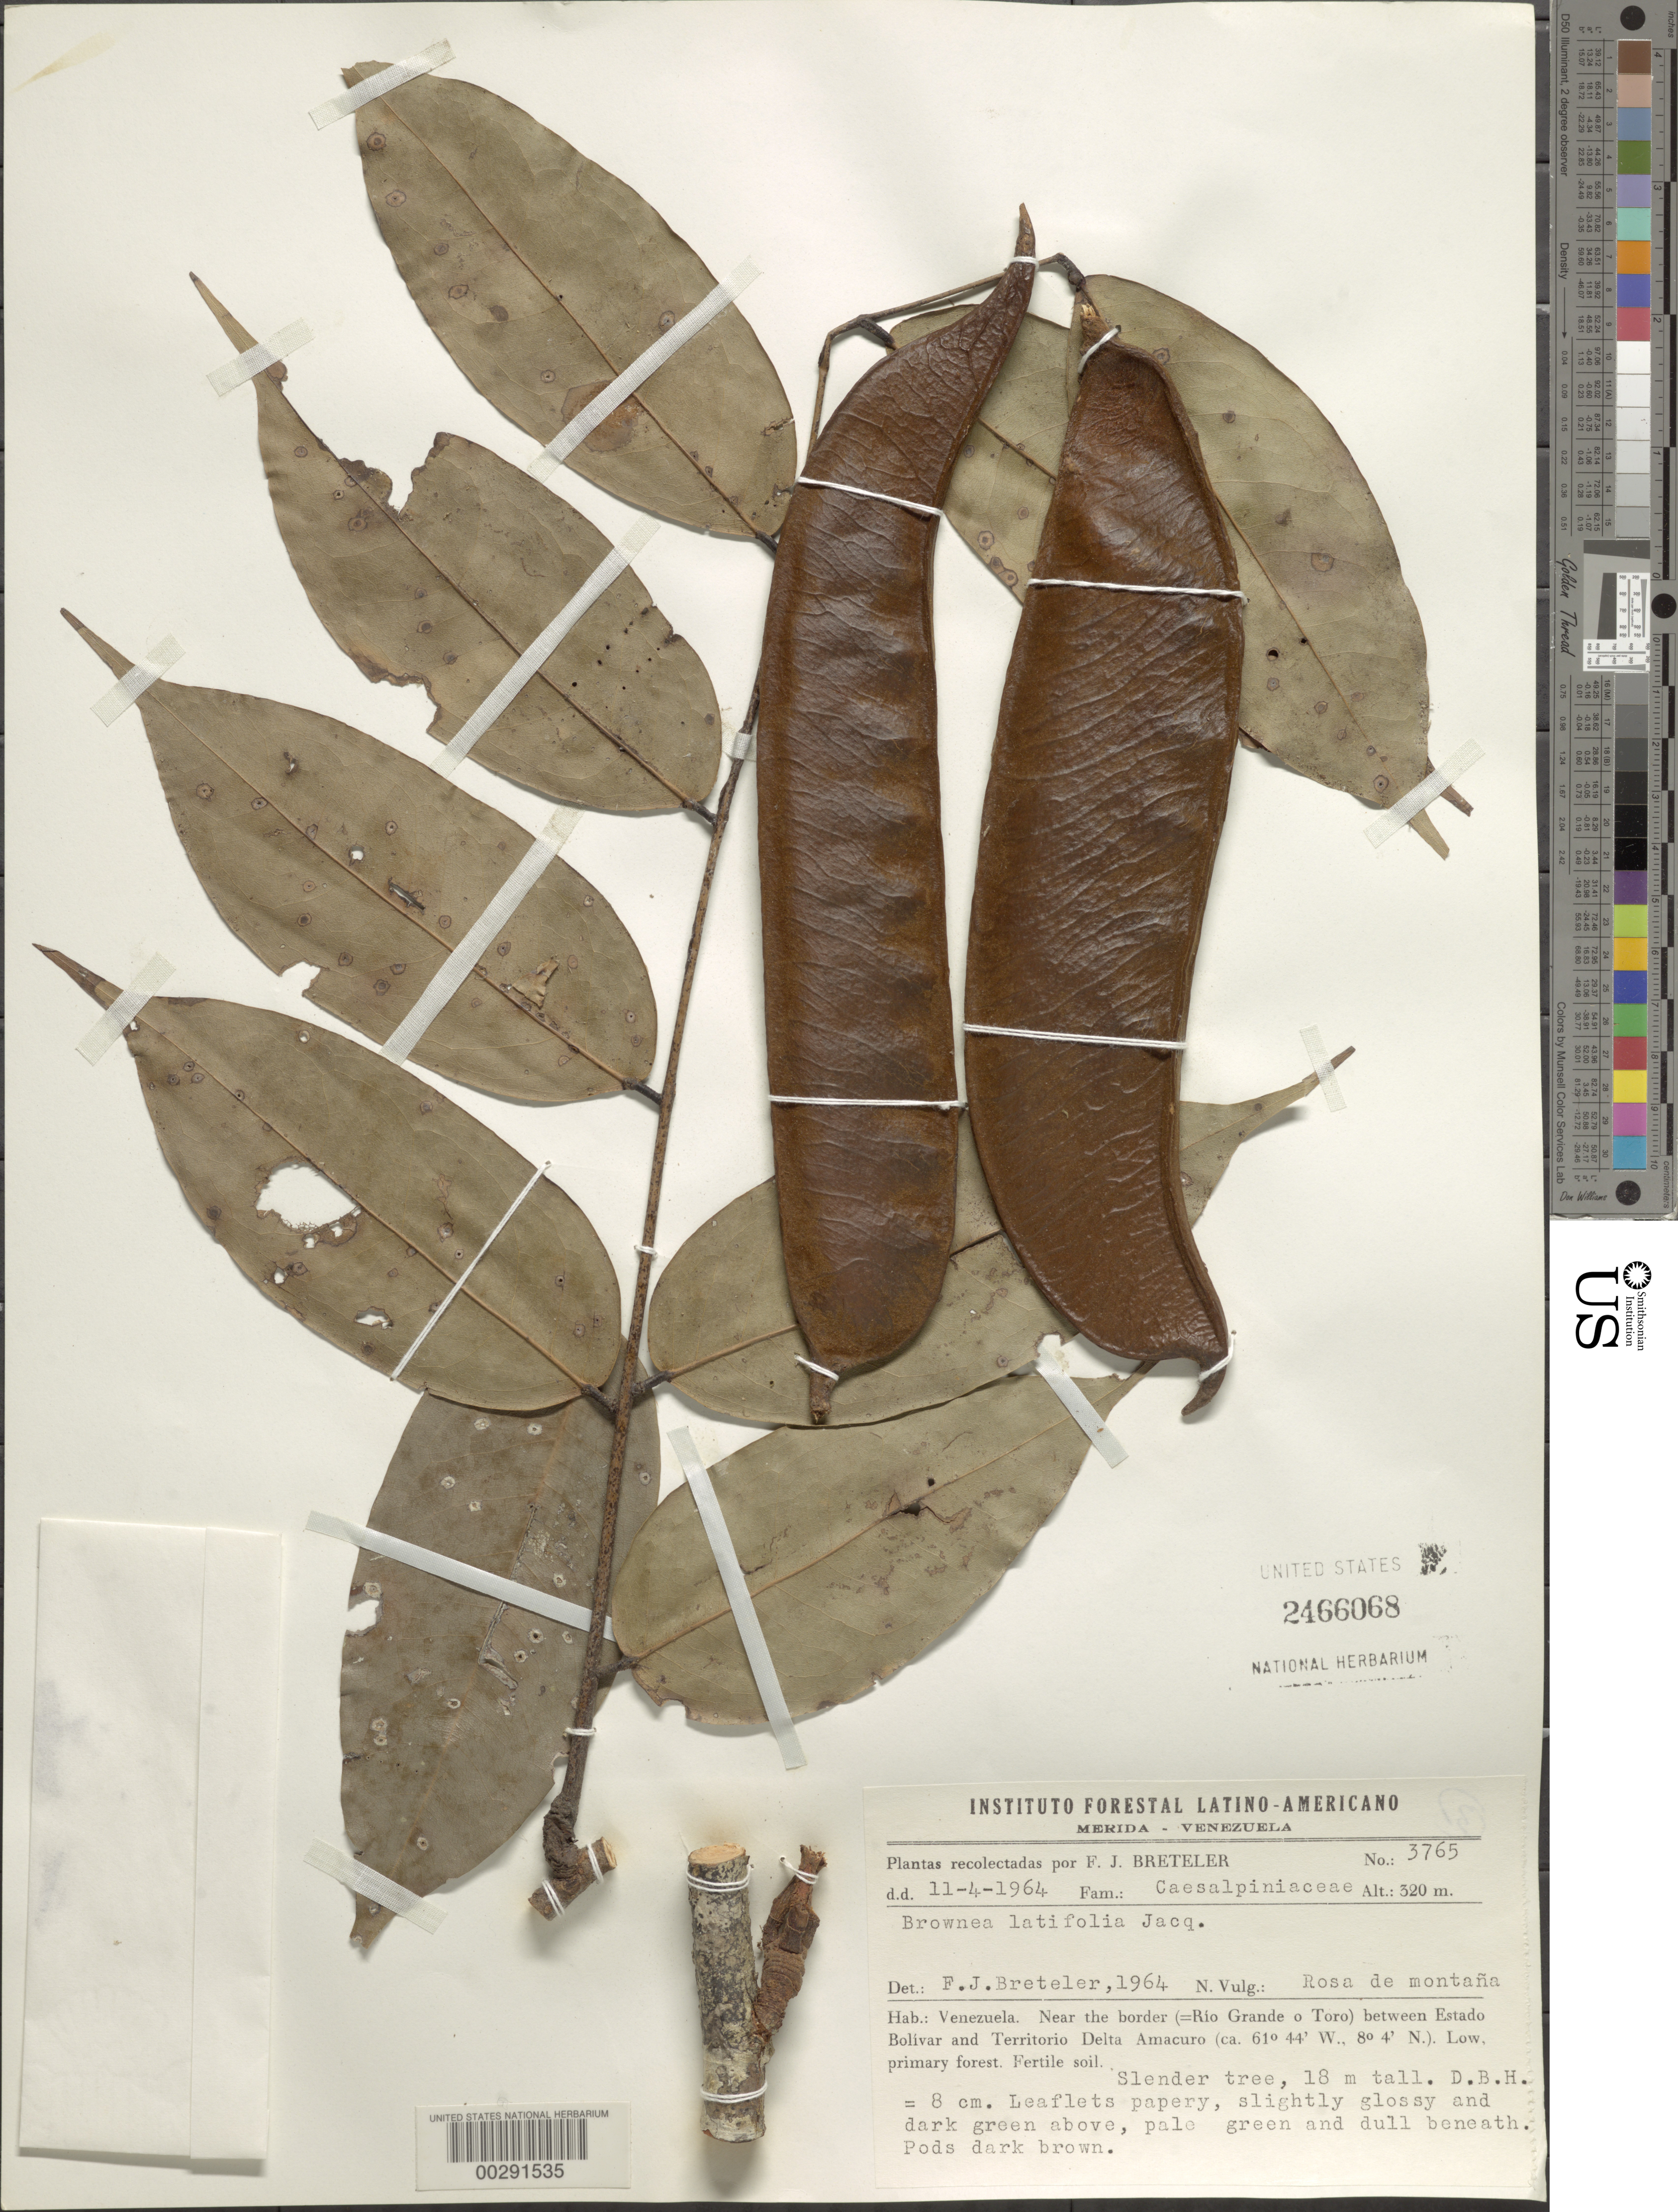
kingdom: Plantae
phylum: Tracheophyta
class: Magnoliopsida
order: Fabales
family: Fabaceae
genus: Brownea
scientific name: Brownea latifolia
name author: Jacq.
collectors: F. J. Breteler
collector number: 3765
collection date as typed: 11 Apr 1964 or 04 Nov 1964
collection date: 1964-04-11 or 1964-11-04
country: Venezuela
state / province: Bolivar / Delta Amacuro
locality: Near the border (=rio grande o toro) between bolivar and territorio delta amacuro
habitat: Primary forest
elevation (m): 320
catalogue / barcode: US 2466068